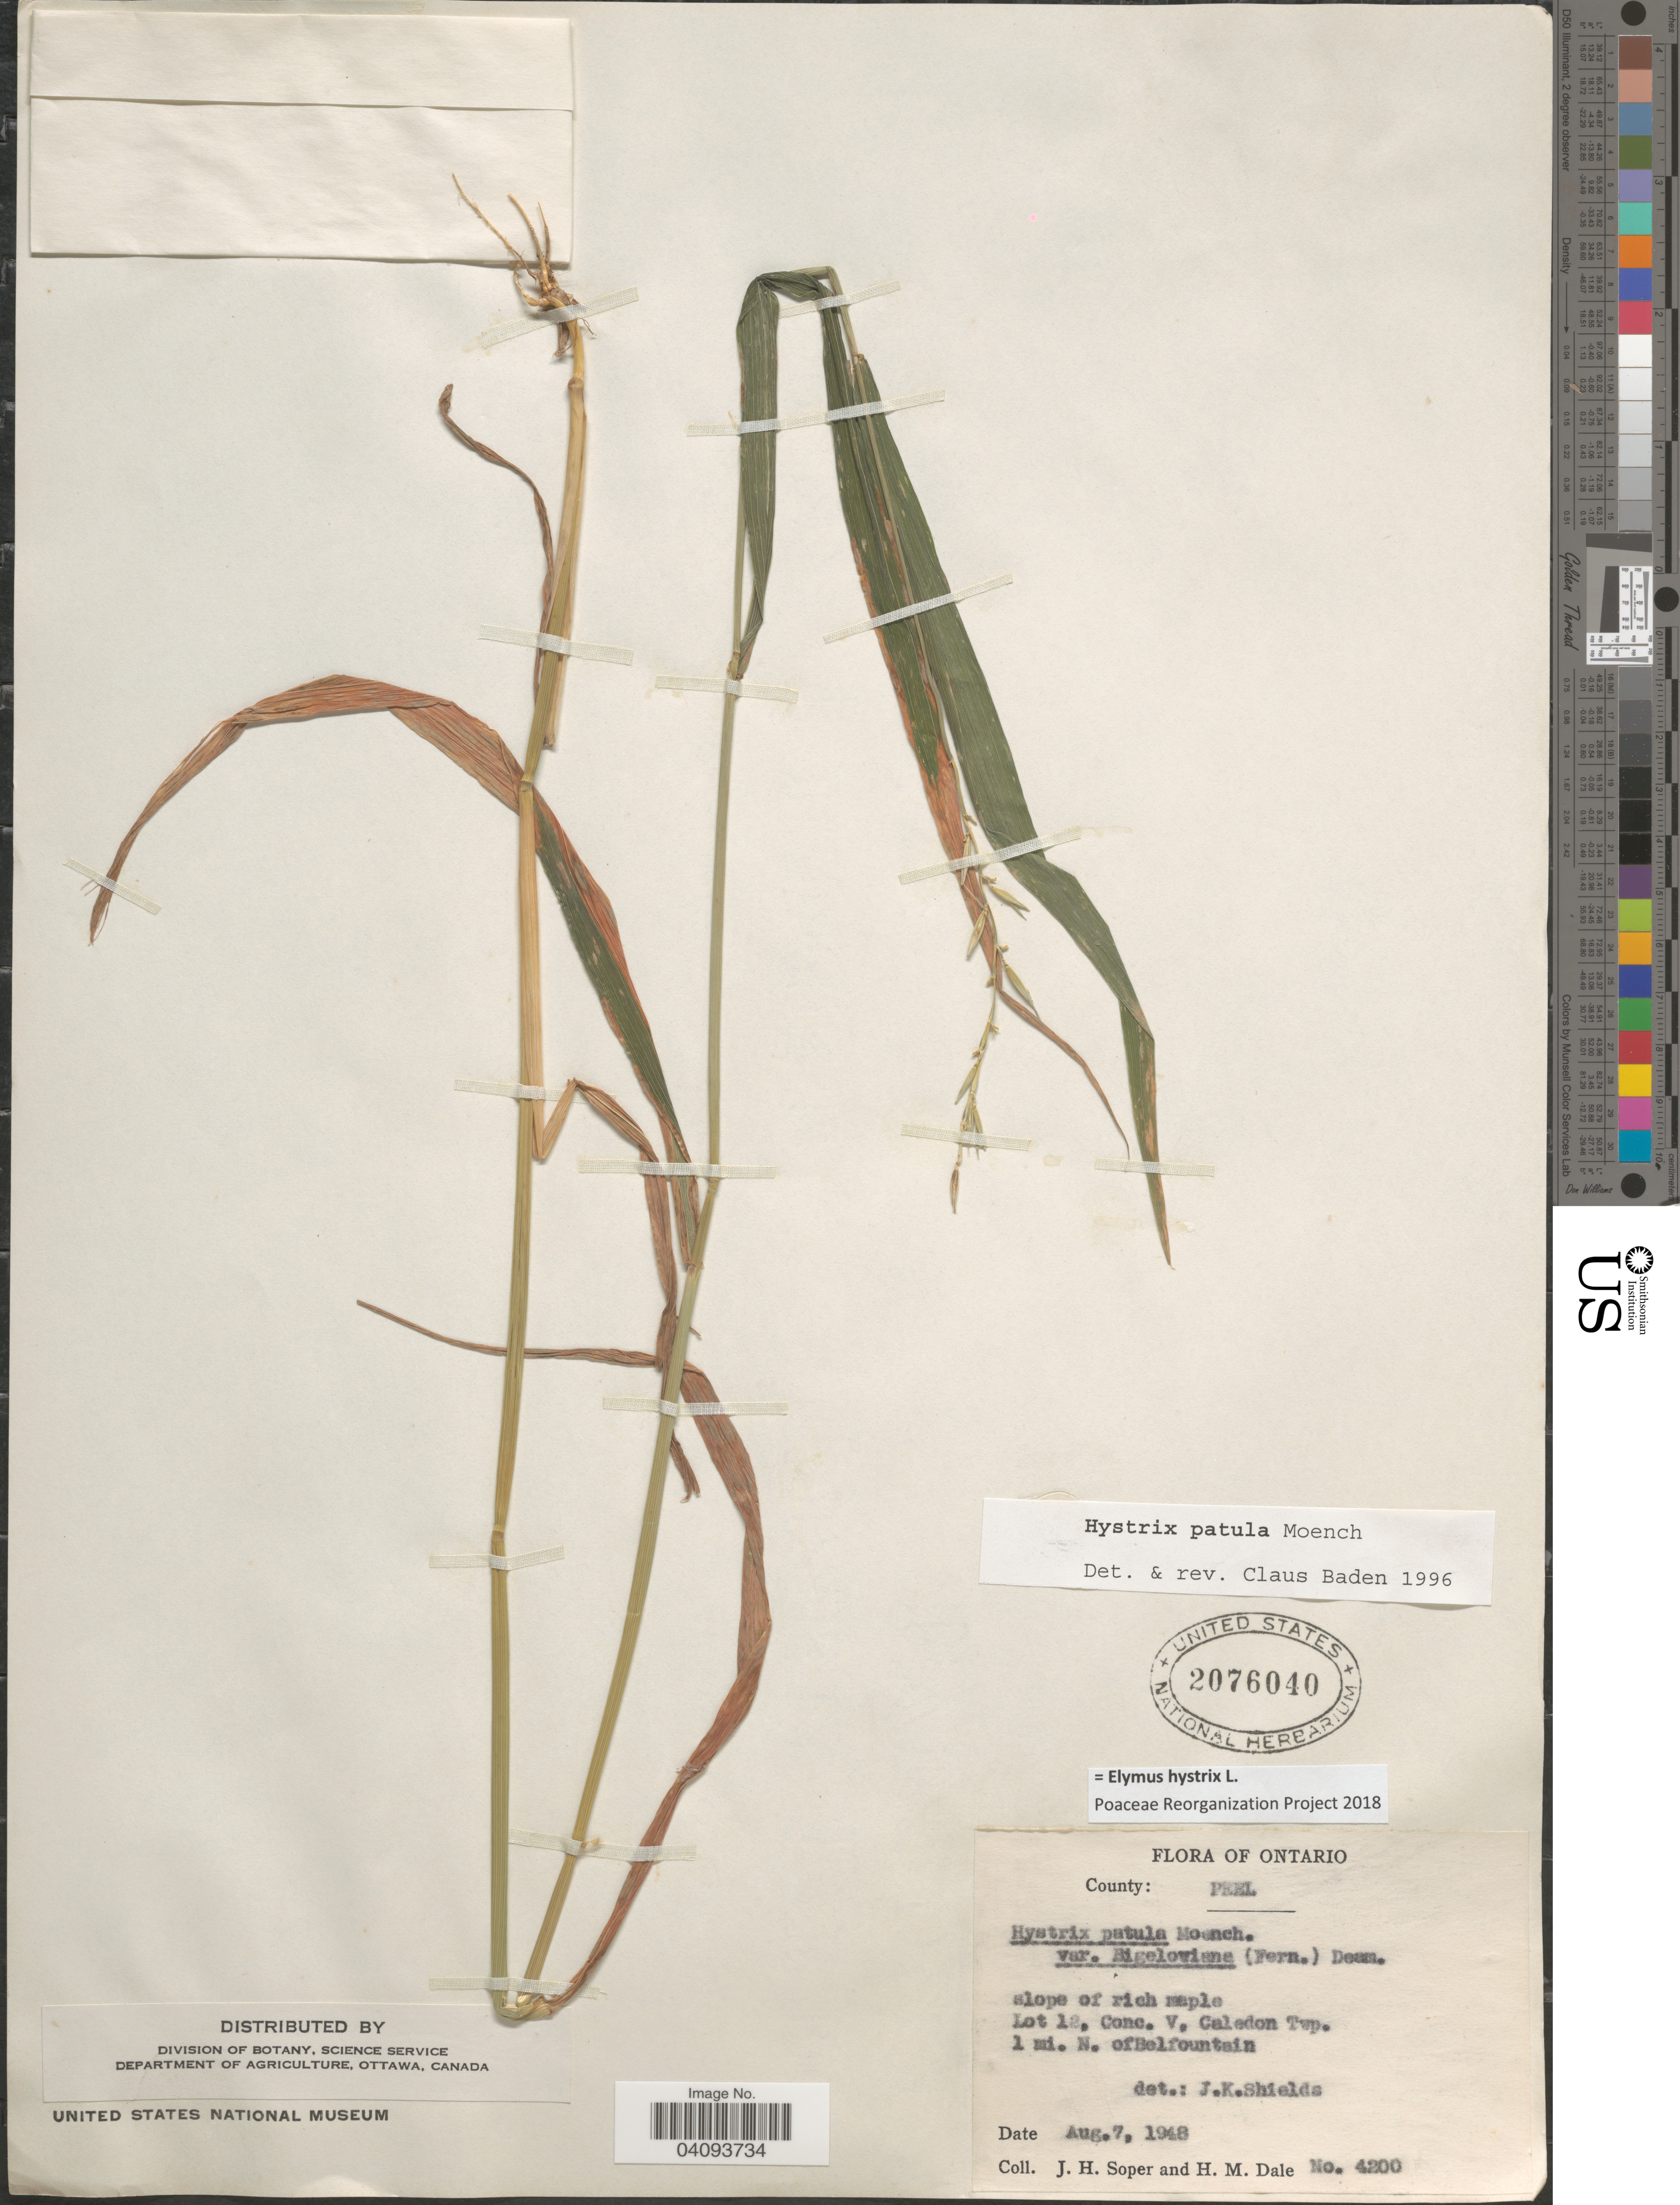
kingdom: Plantae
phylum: Tracheophyta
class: Liliopsida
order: Poales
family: Poaceae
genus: Elymus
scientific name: Elymus hystrix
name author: L.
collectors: J. H. Soper & H. M. Dale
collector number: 4200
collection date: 1948-08-07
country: Canada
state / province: Ontario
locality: County: Peel. Lot 12, Conc. V, Caledon Twp. 1 mi. N. ofBelfountain.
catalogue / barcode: US 2076040